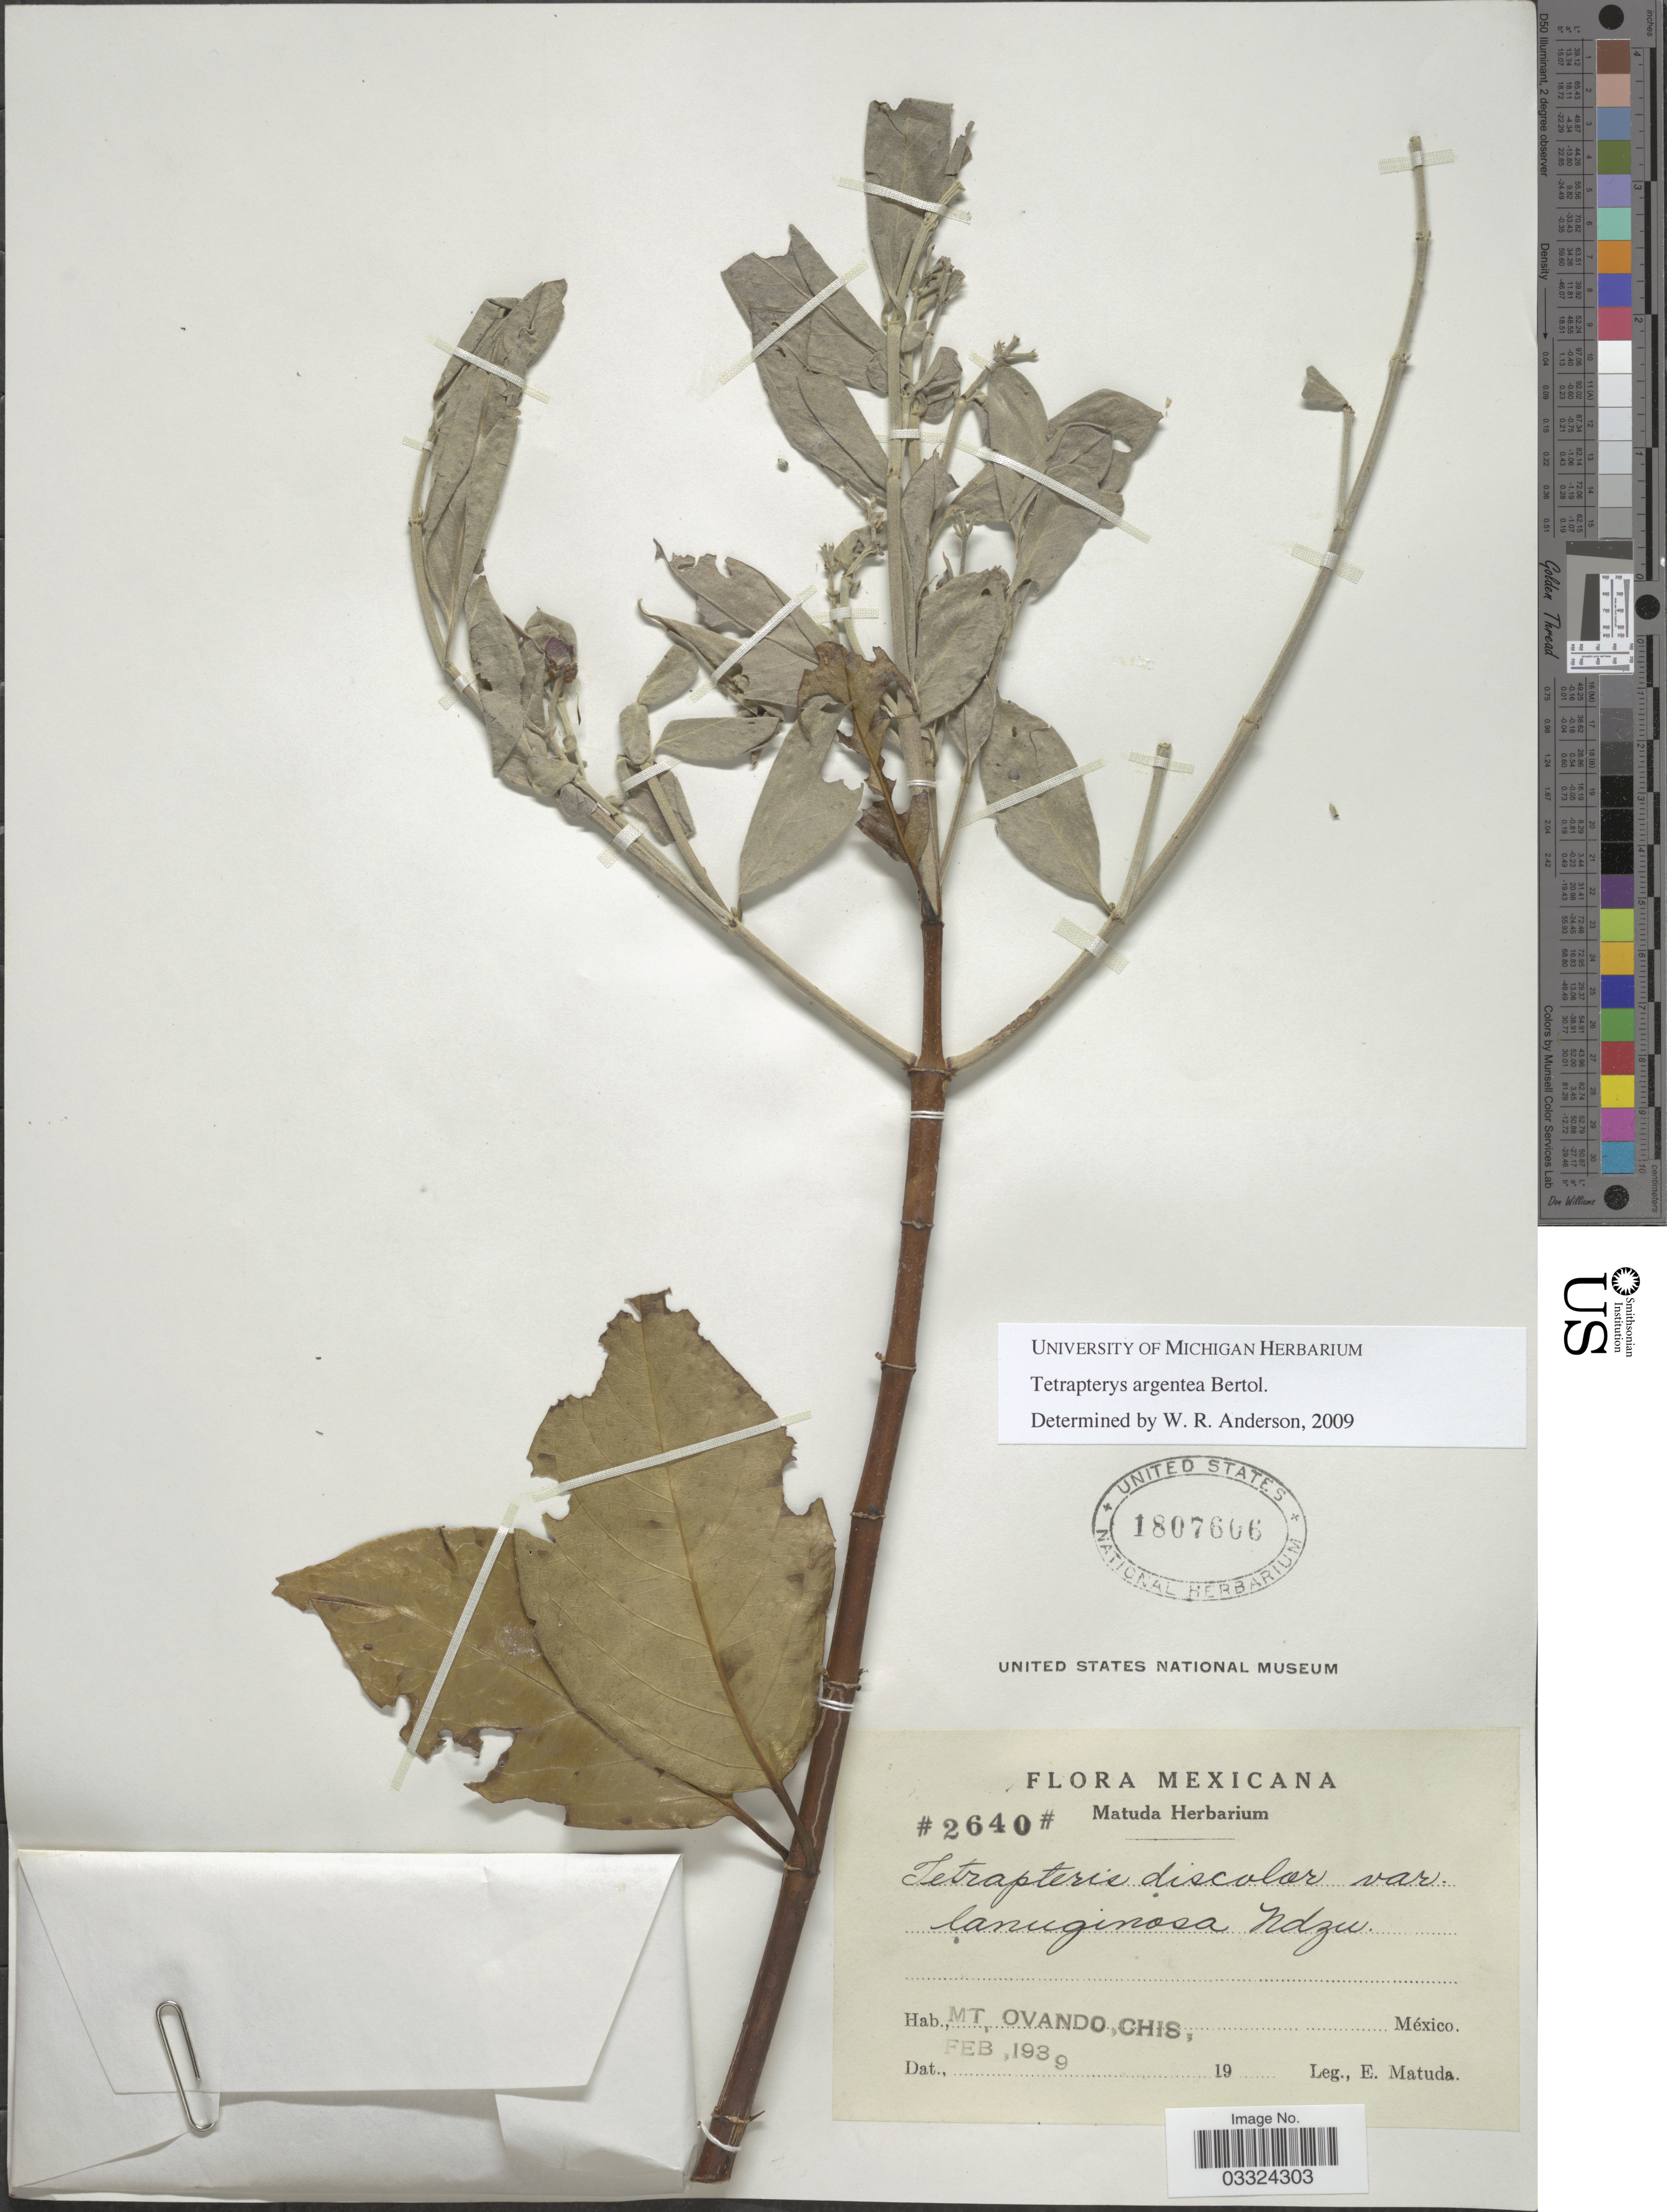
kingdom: Plantae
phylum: Tracheophyta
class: Magnoliopsida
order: Malpighiales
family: Malpighiaceae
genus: Tetrapterys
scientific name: Tetrapterys argentea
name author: Bertol.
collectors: E. Matuda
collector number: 2640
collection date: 1939-02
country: Mexico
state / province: Chiapas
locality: Mt. Ovando, Chis.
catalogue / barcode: US 1807606